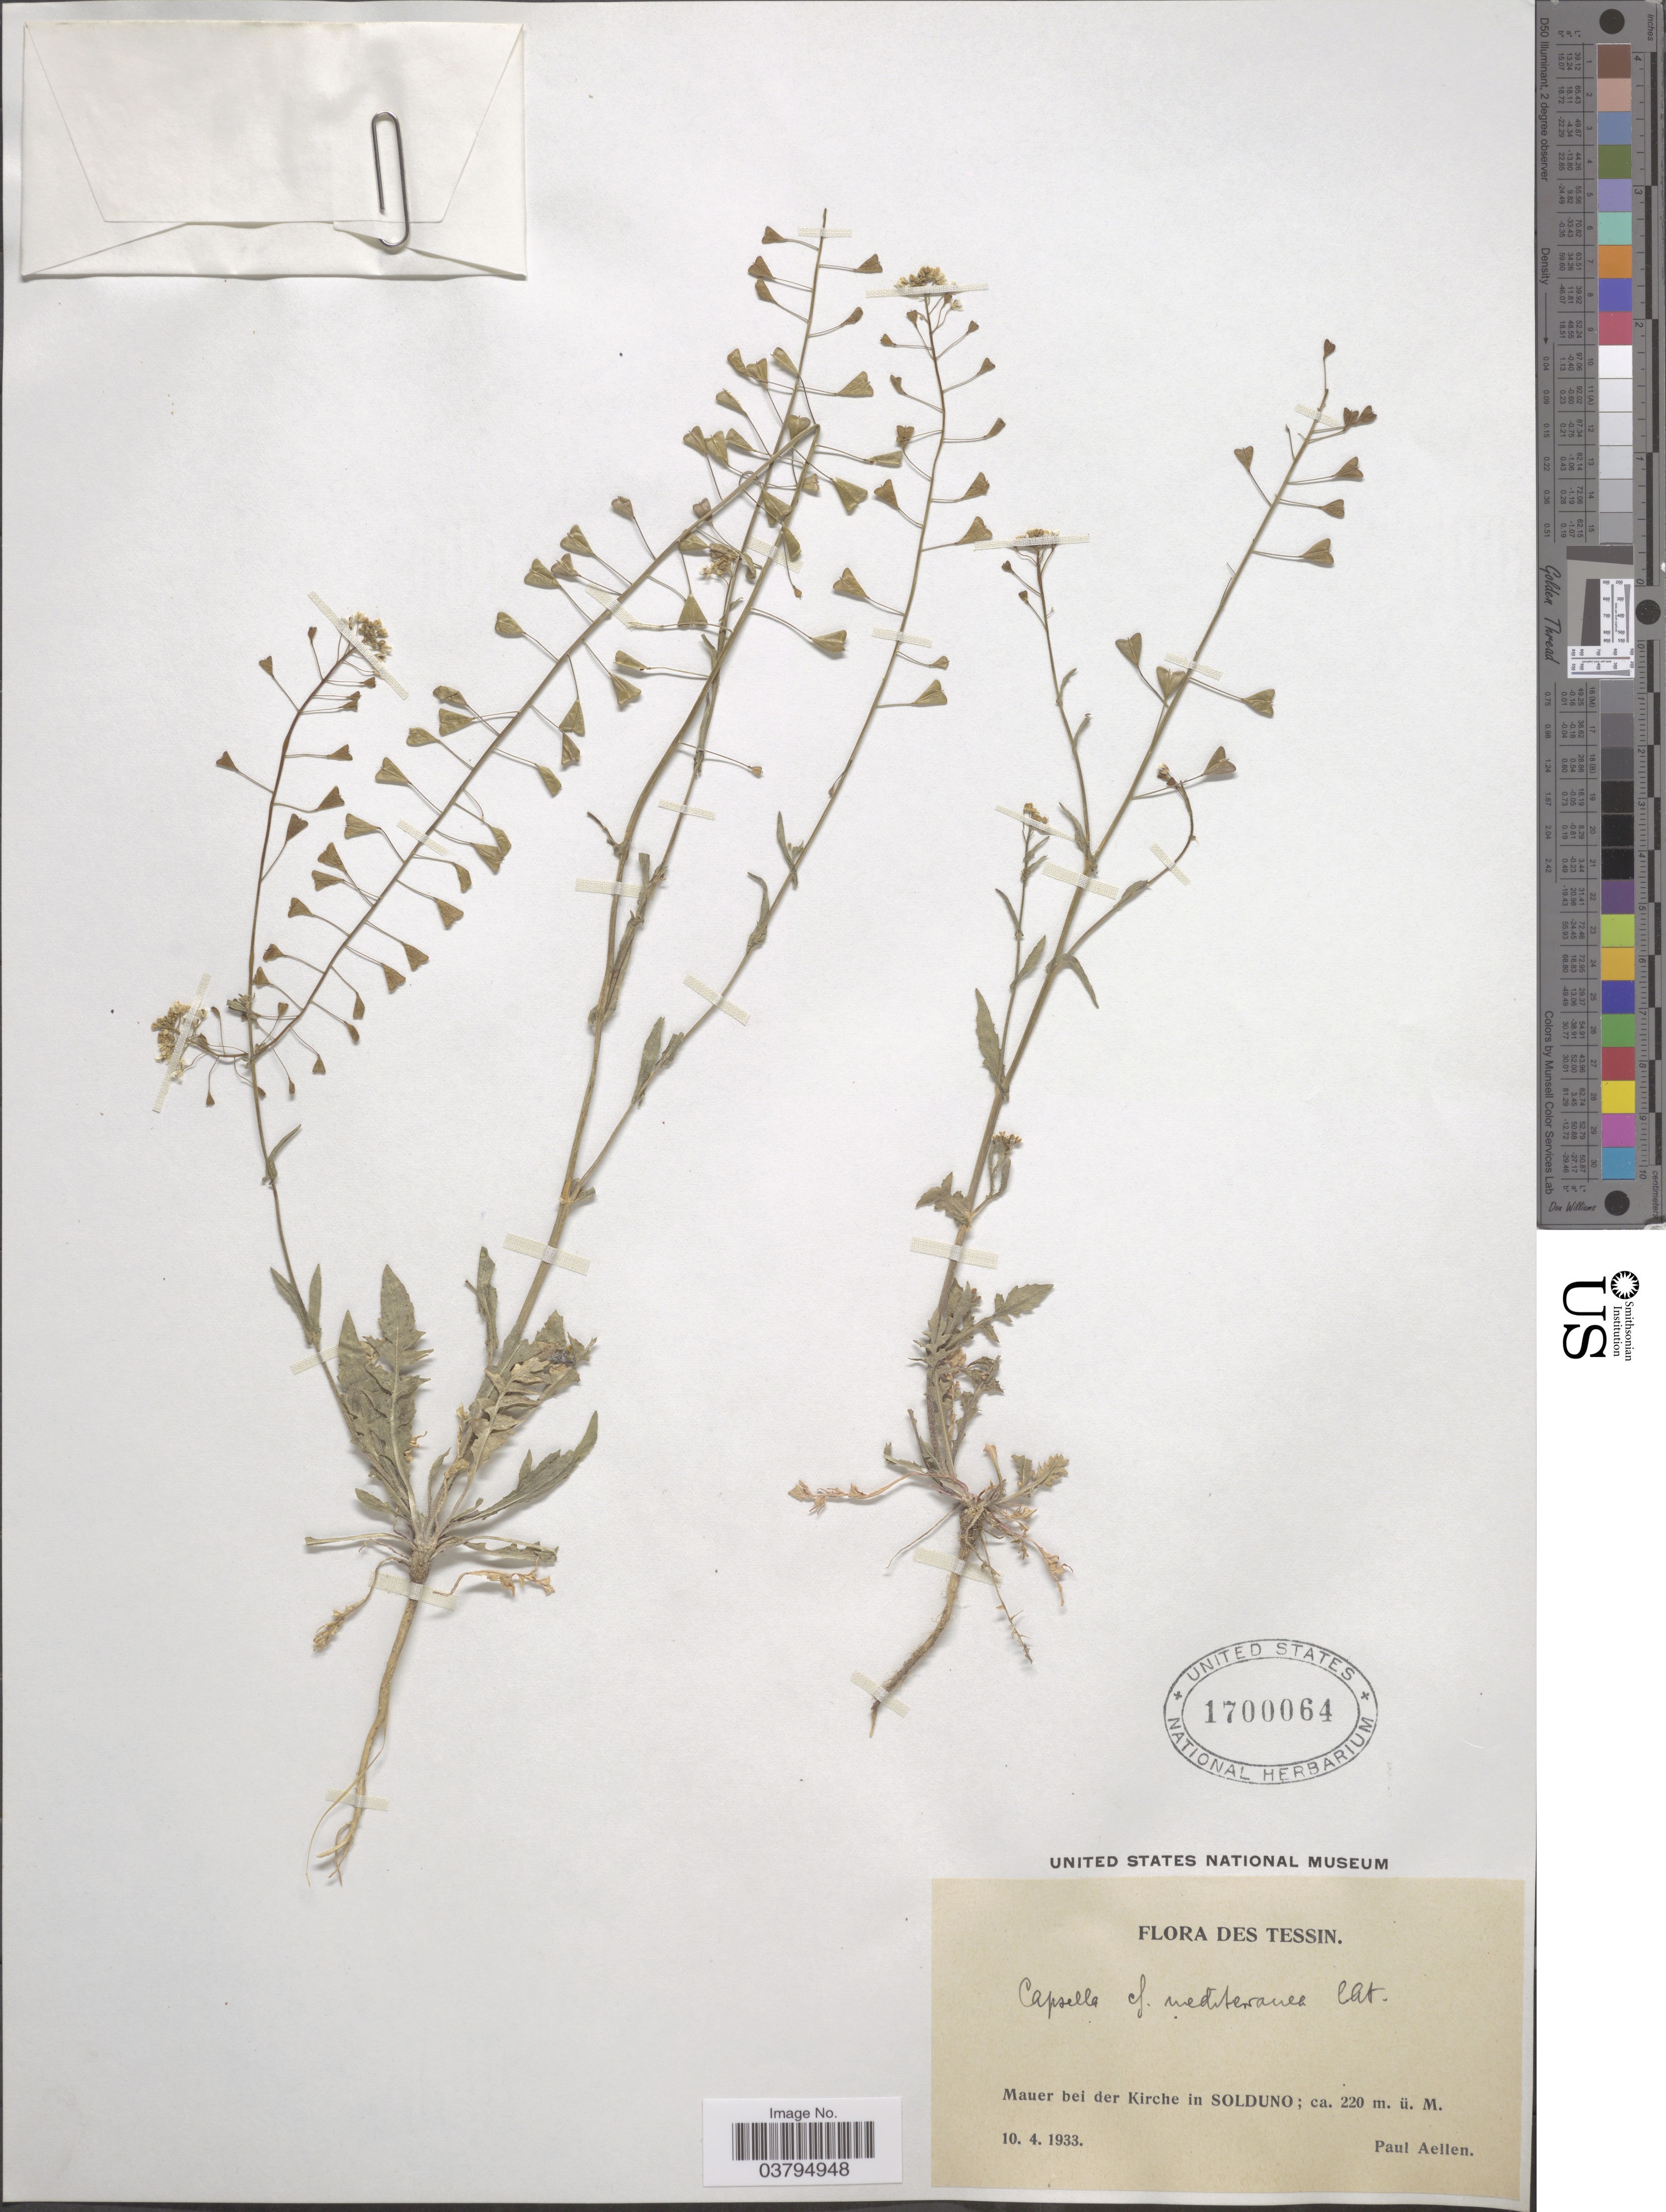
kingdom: Plantae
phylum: Tracheophyta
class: Magnoliopsida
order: Brassicales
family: Brassicaceae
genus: Capsella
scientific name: Capsella mediterranea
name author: (E.B. Almq.) E.B. Almq.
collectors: P. Aellen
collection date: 1933-04-10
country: Switzerland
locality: Tessin. Mauer bei der Kirche in Solduno.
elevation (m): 220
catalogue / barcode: US 1700064